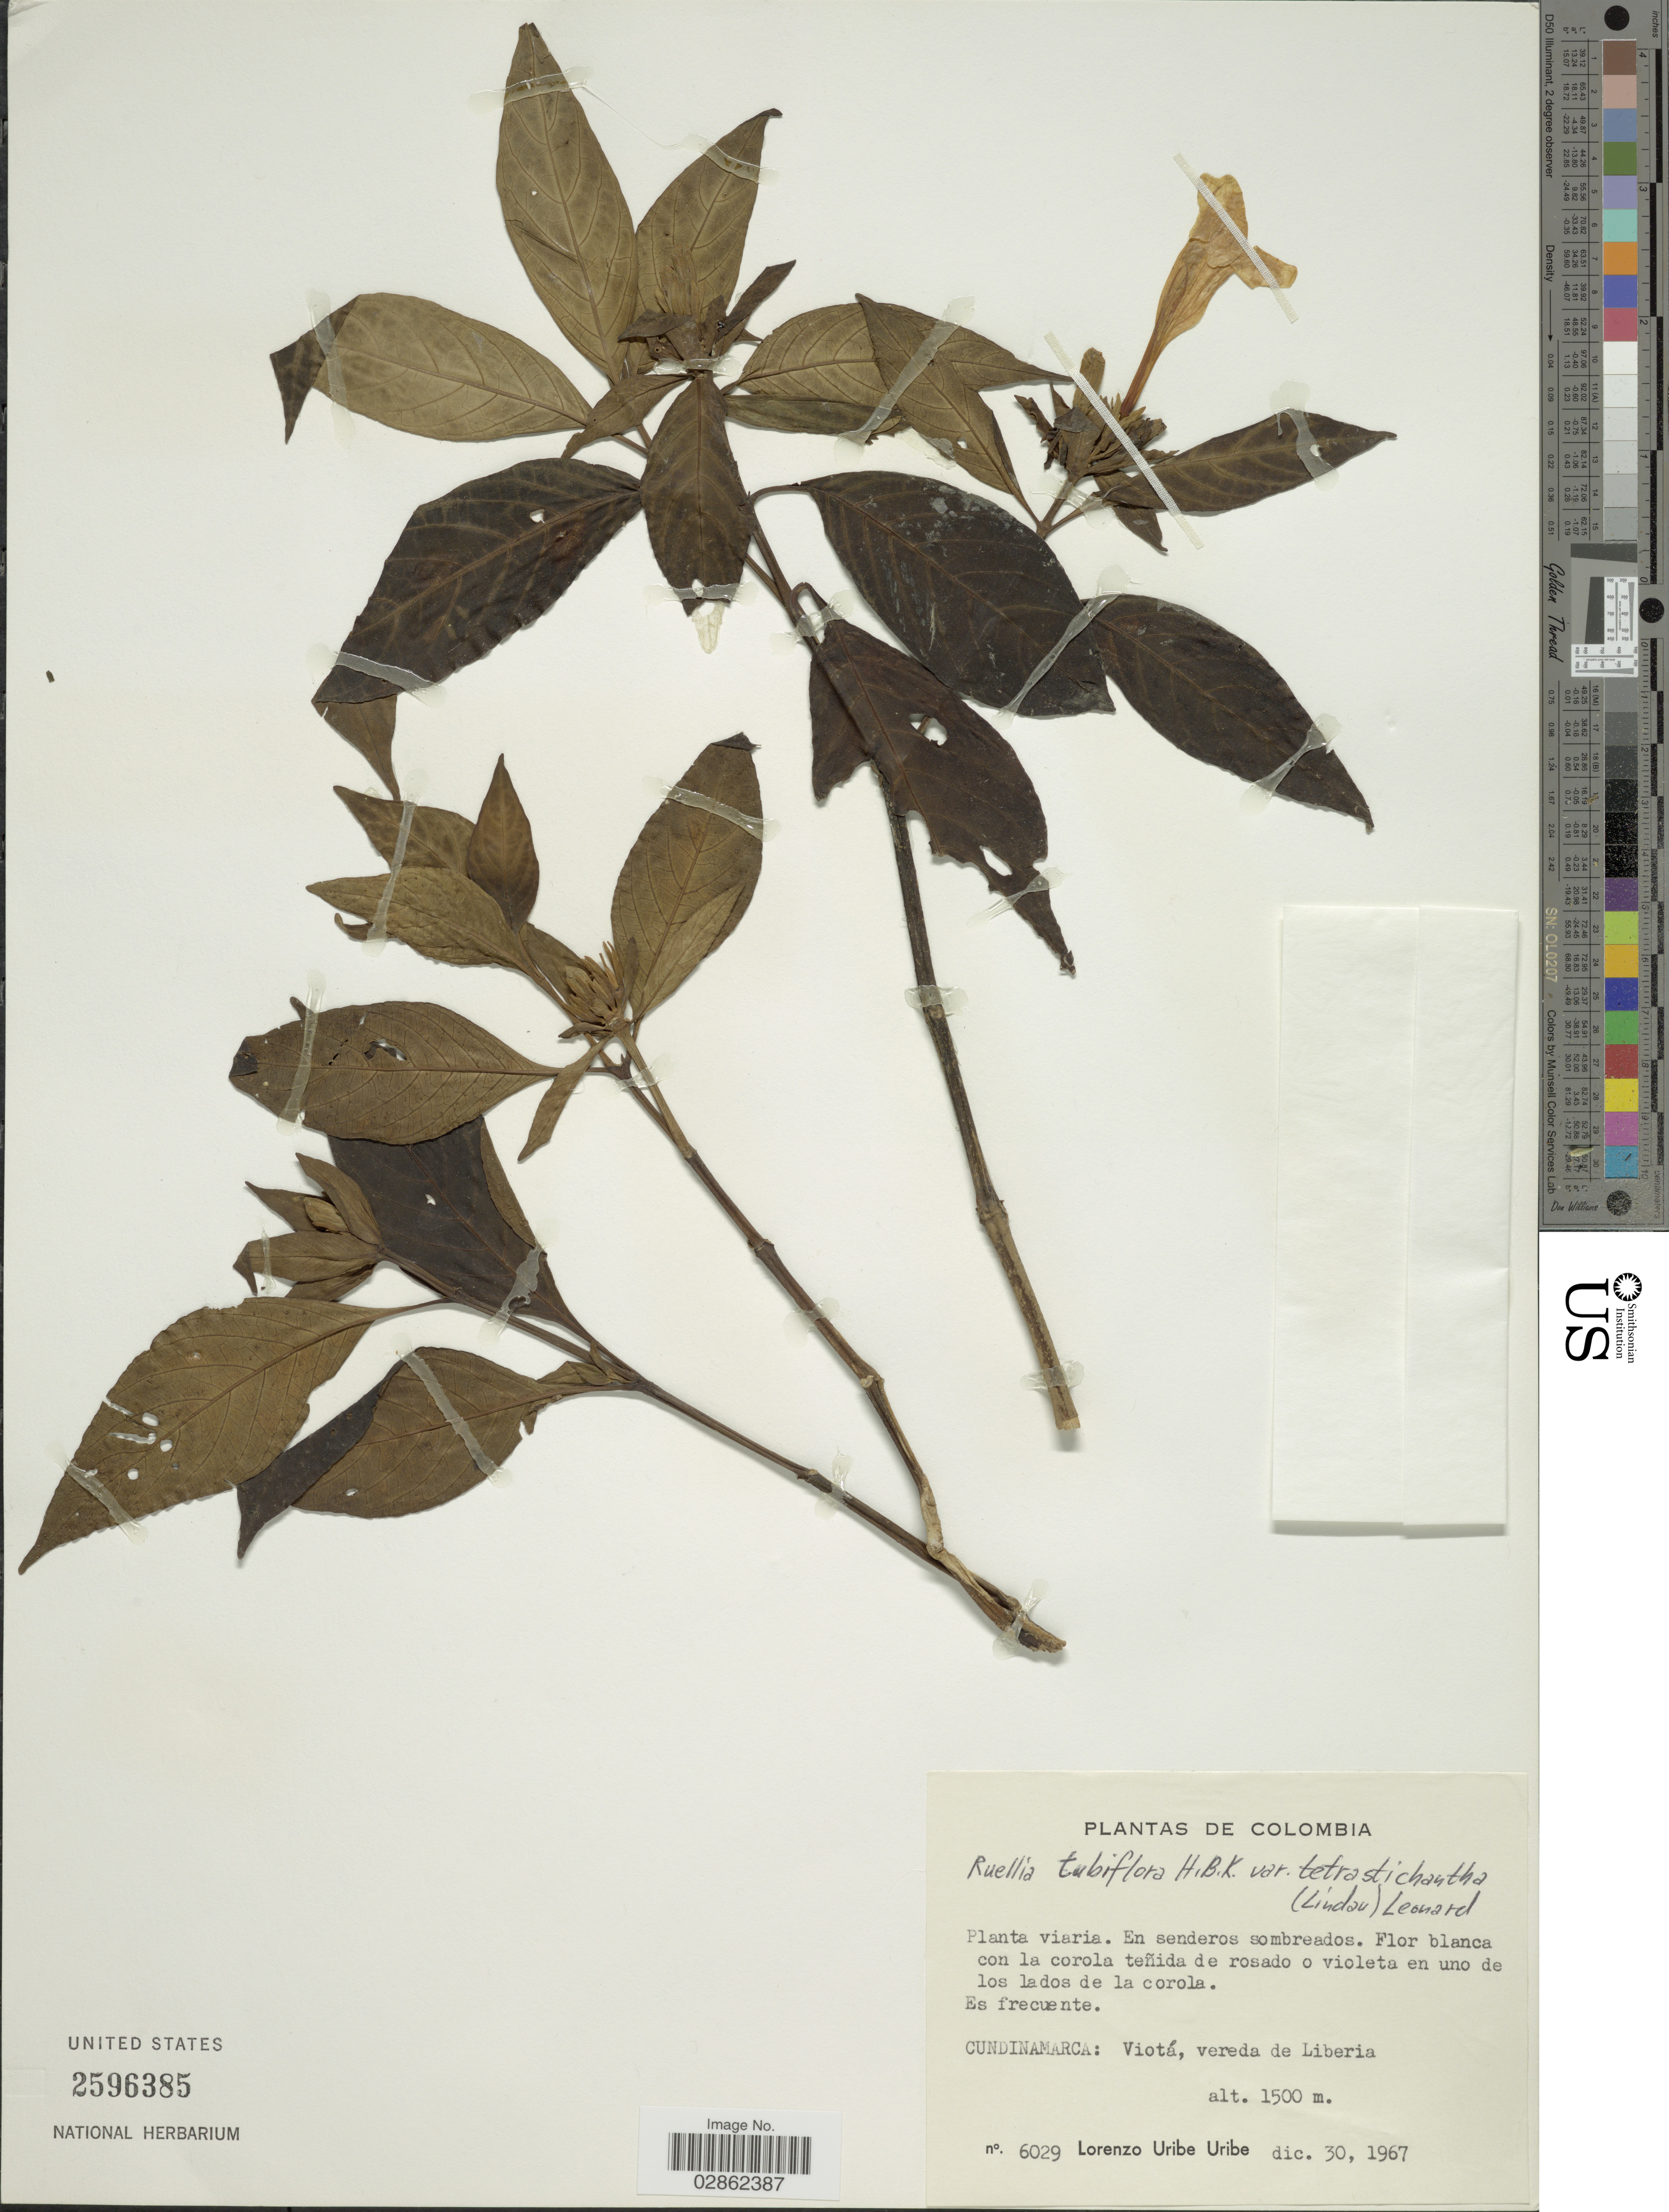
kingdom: Plantae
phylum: Tracheophyta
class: Magnoliopsida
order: Lamiales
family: Acanthaceae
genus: Ruellia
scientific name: Ruellia tubiflora var. tetrastichantha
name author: Kunth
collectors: L. Uribe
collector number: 6029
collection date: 1967-12-30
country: Colombia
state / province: Cundinamarca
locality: Viotá, vereda de Liberia.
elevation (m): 1500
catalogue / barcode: US 2596385